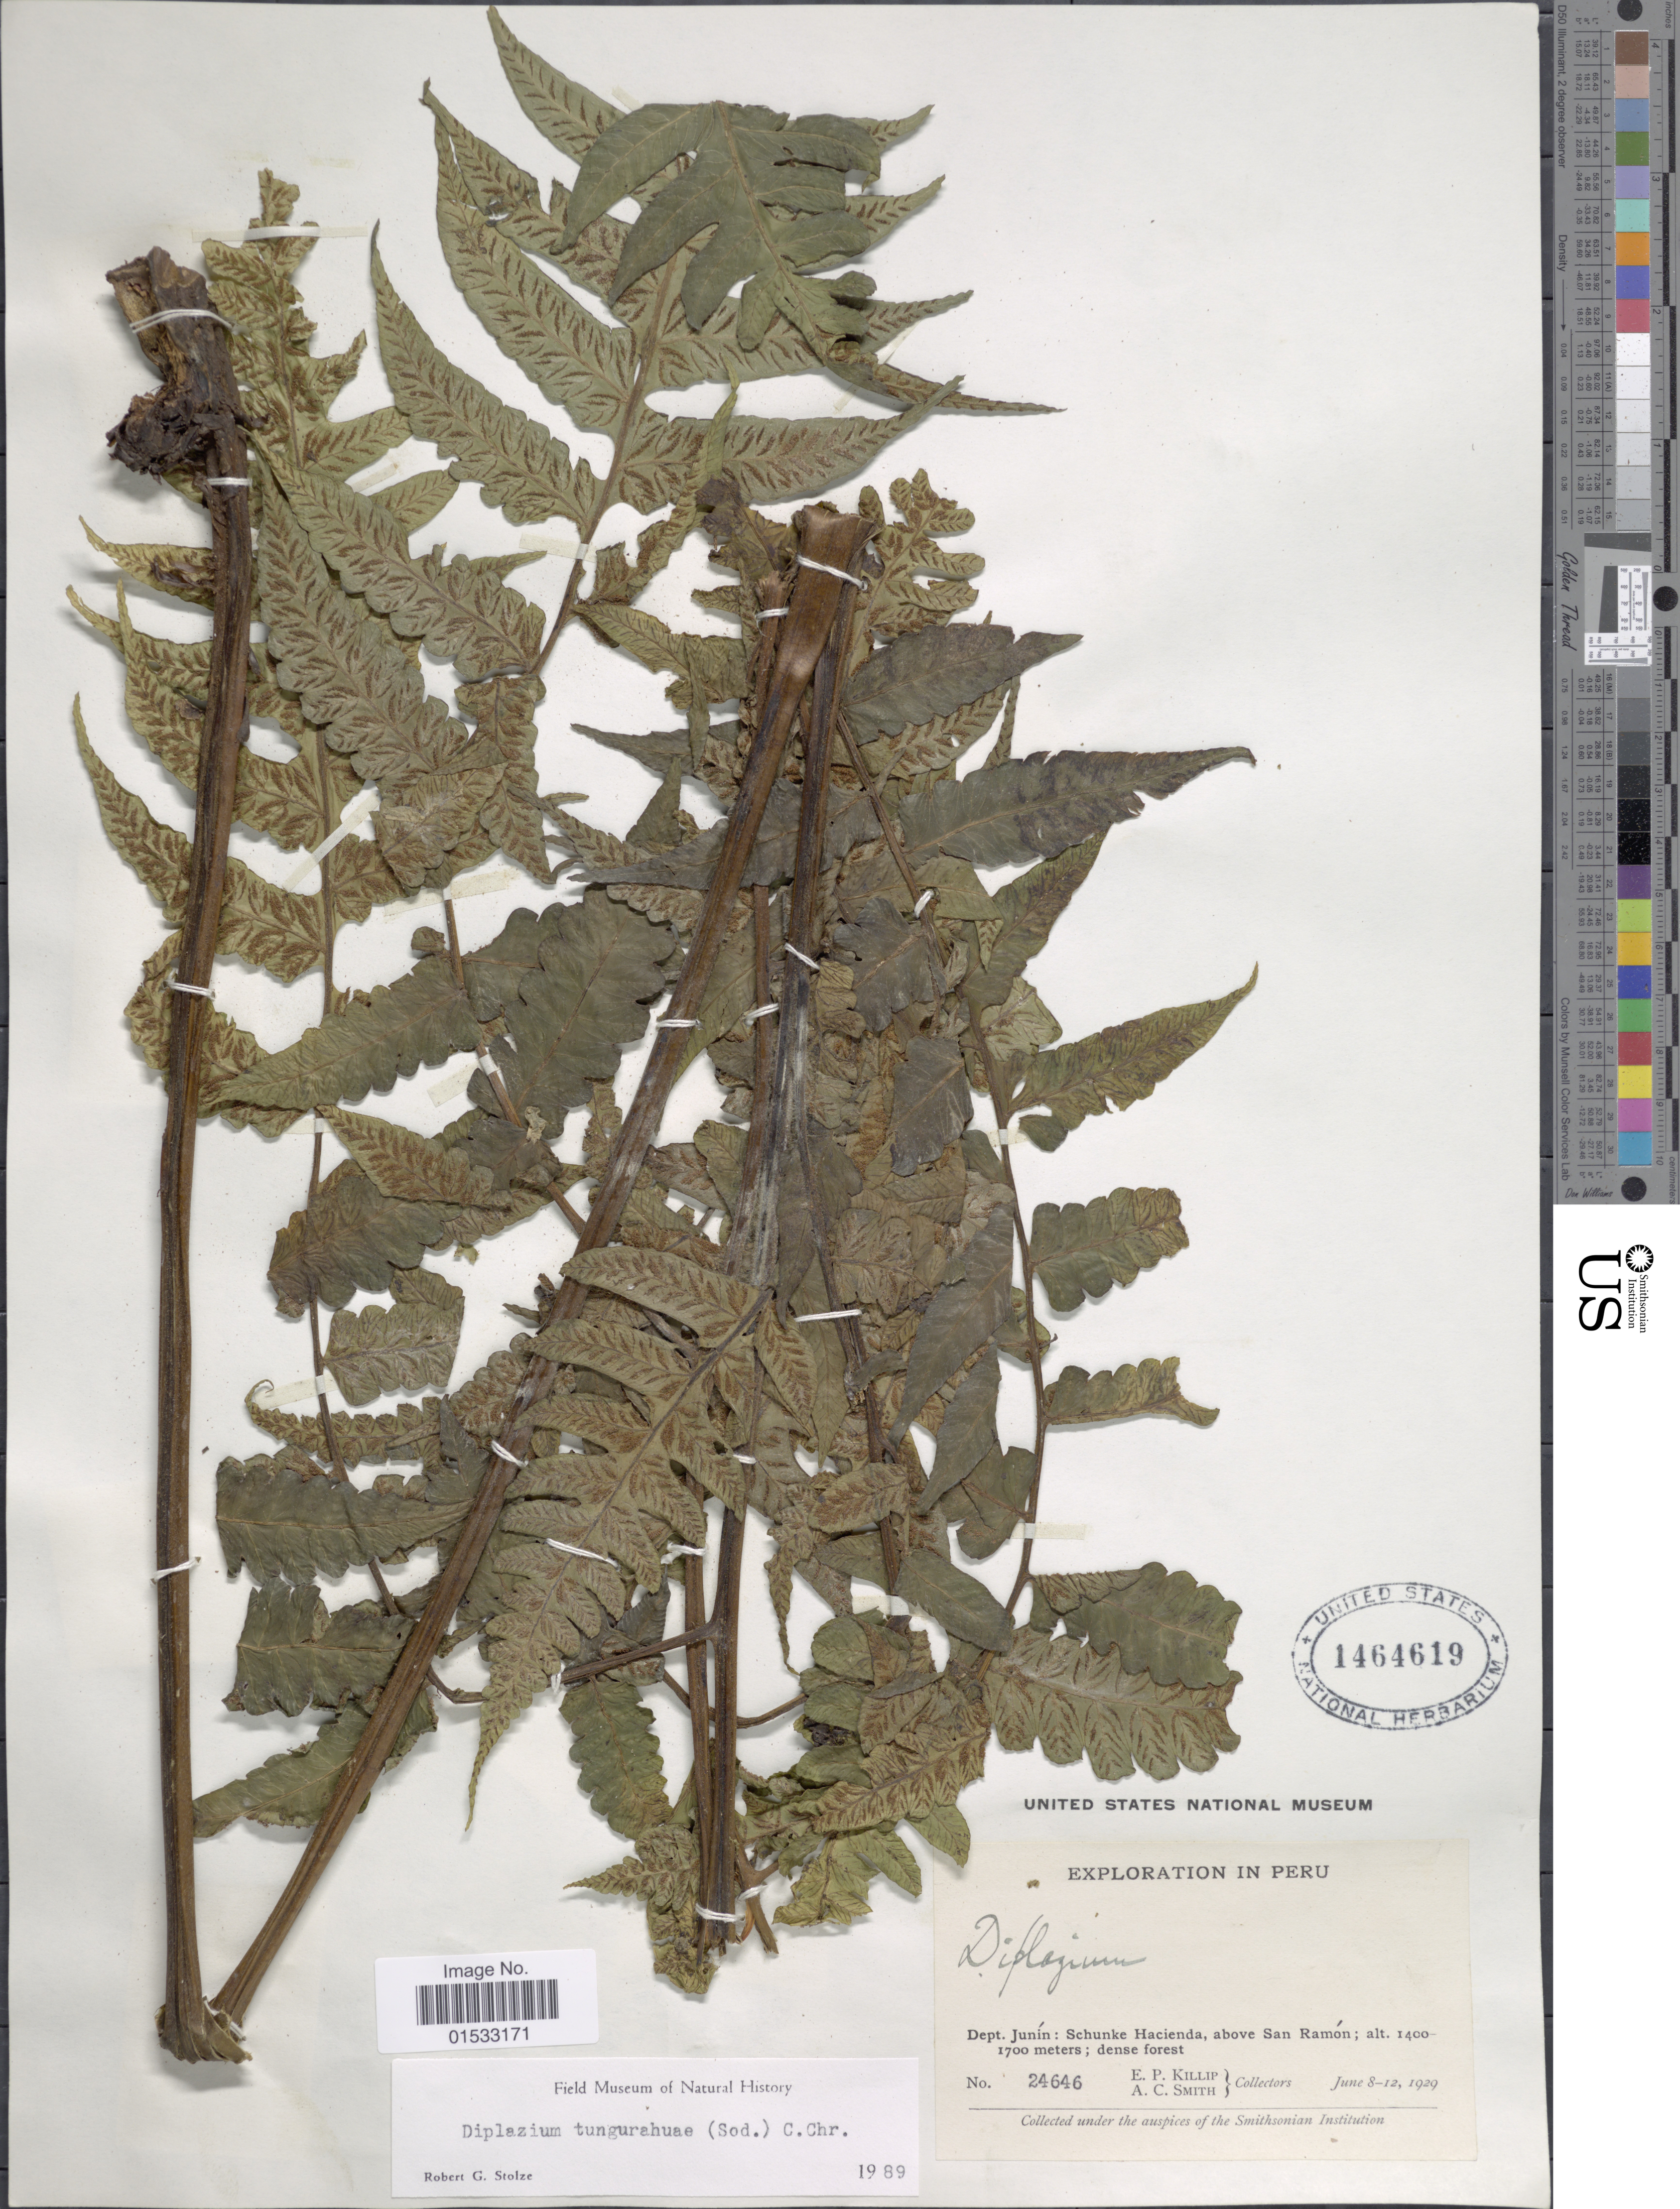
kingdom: Plantae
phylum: Tracheophyta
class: Polypodiopsida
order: Polypodiales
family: Athyriaceae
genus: Diplazium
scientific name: Diplazium tungurahuae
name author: (Sodiro) C. Chr.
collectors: E. P. Killip & A. C. Smith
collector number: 24646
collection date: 1929-06-08/1929-06-12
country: Peru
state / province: Junín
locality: Schunke Hacienda, above San Ramón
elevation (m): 1700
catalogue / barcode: US 1464619